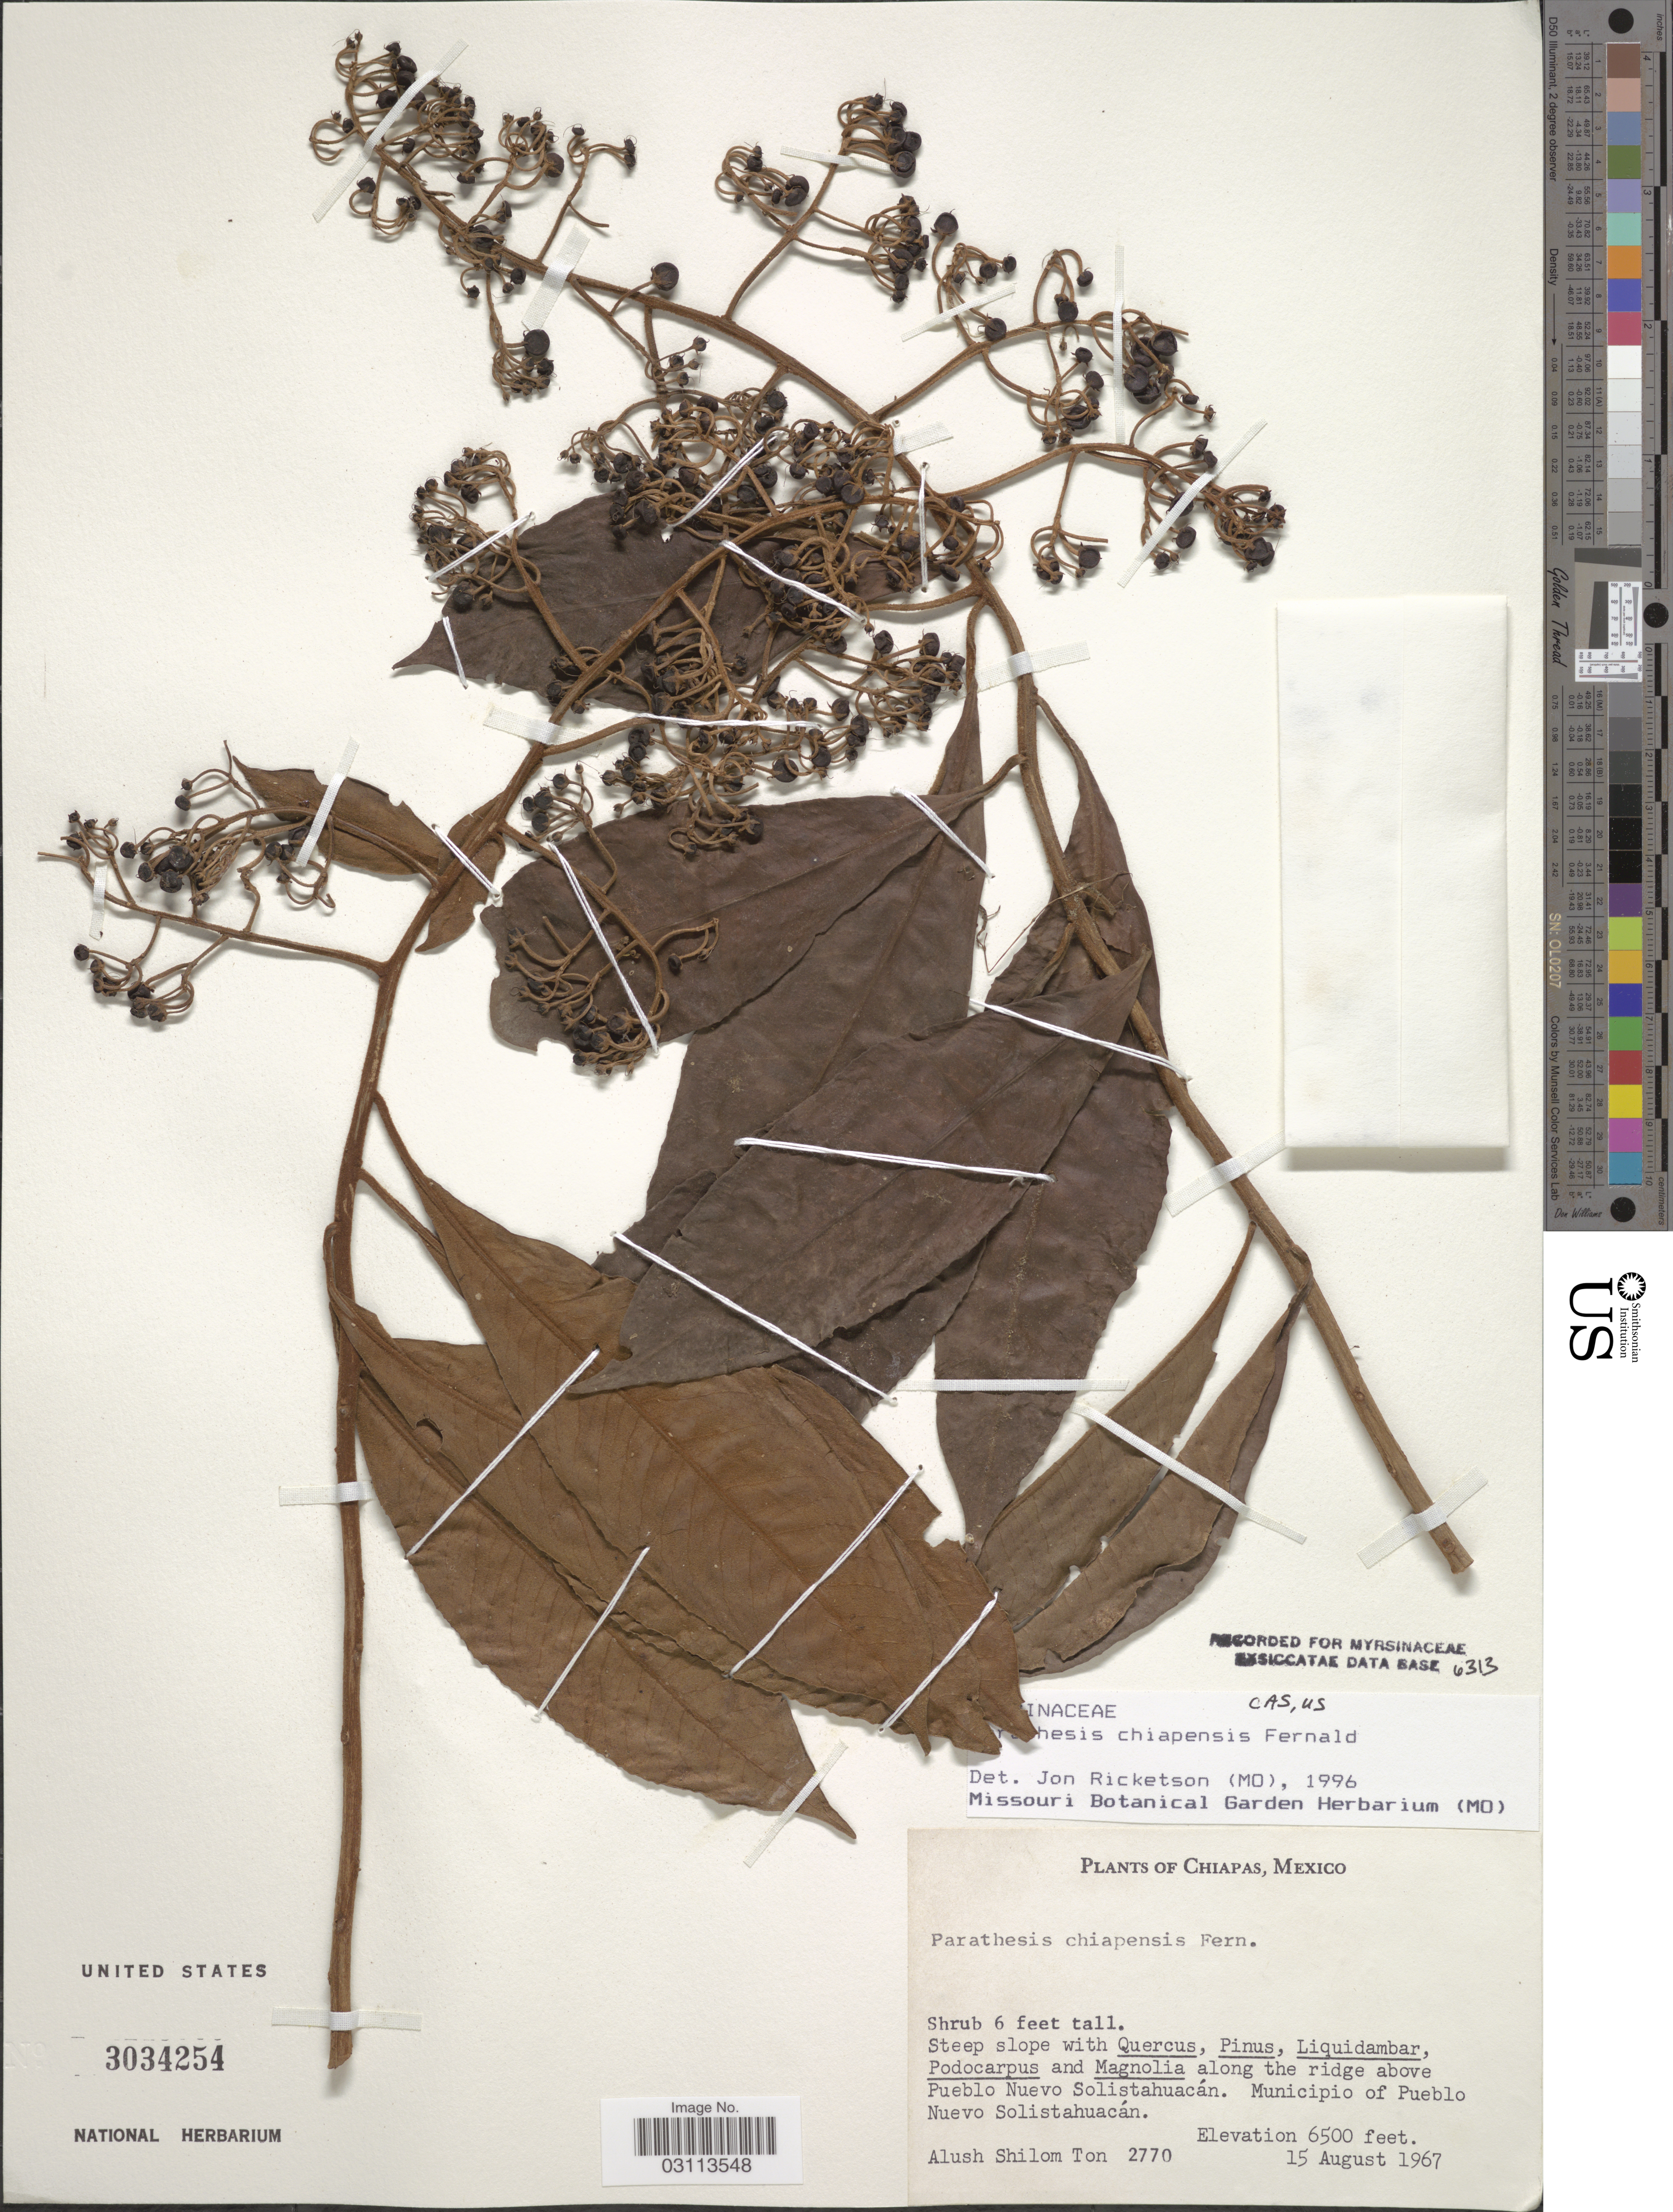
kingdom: Plantae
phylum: Tracheophyta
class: Magnoliopsida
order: Ericales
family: Primulaceae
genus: Parathesis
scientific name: Parathesis chiapensis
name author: Fernald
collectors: A. M. Ton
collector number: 2770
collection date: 1967-08-15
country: Mexico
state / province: Chiapas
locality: Along the ridge above Pueblo Nuevo Solistahuacán. Municipio of Pueblo Nuevo Solistahuacán.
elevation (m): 1981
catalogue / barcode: US 3034254